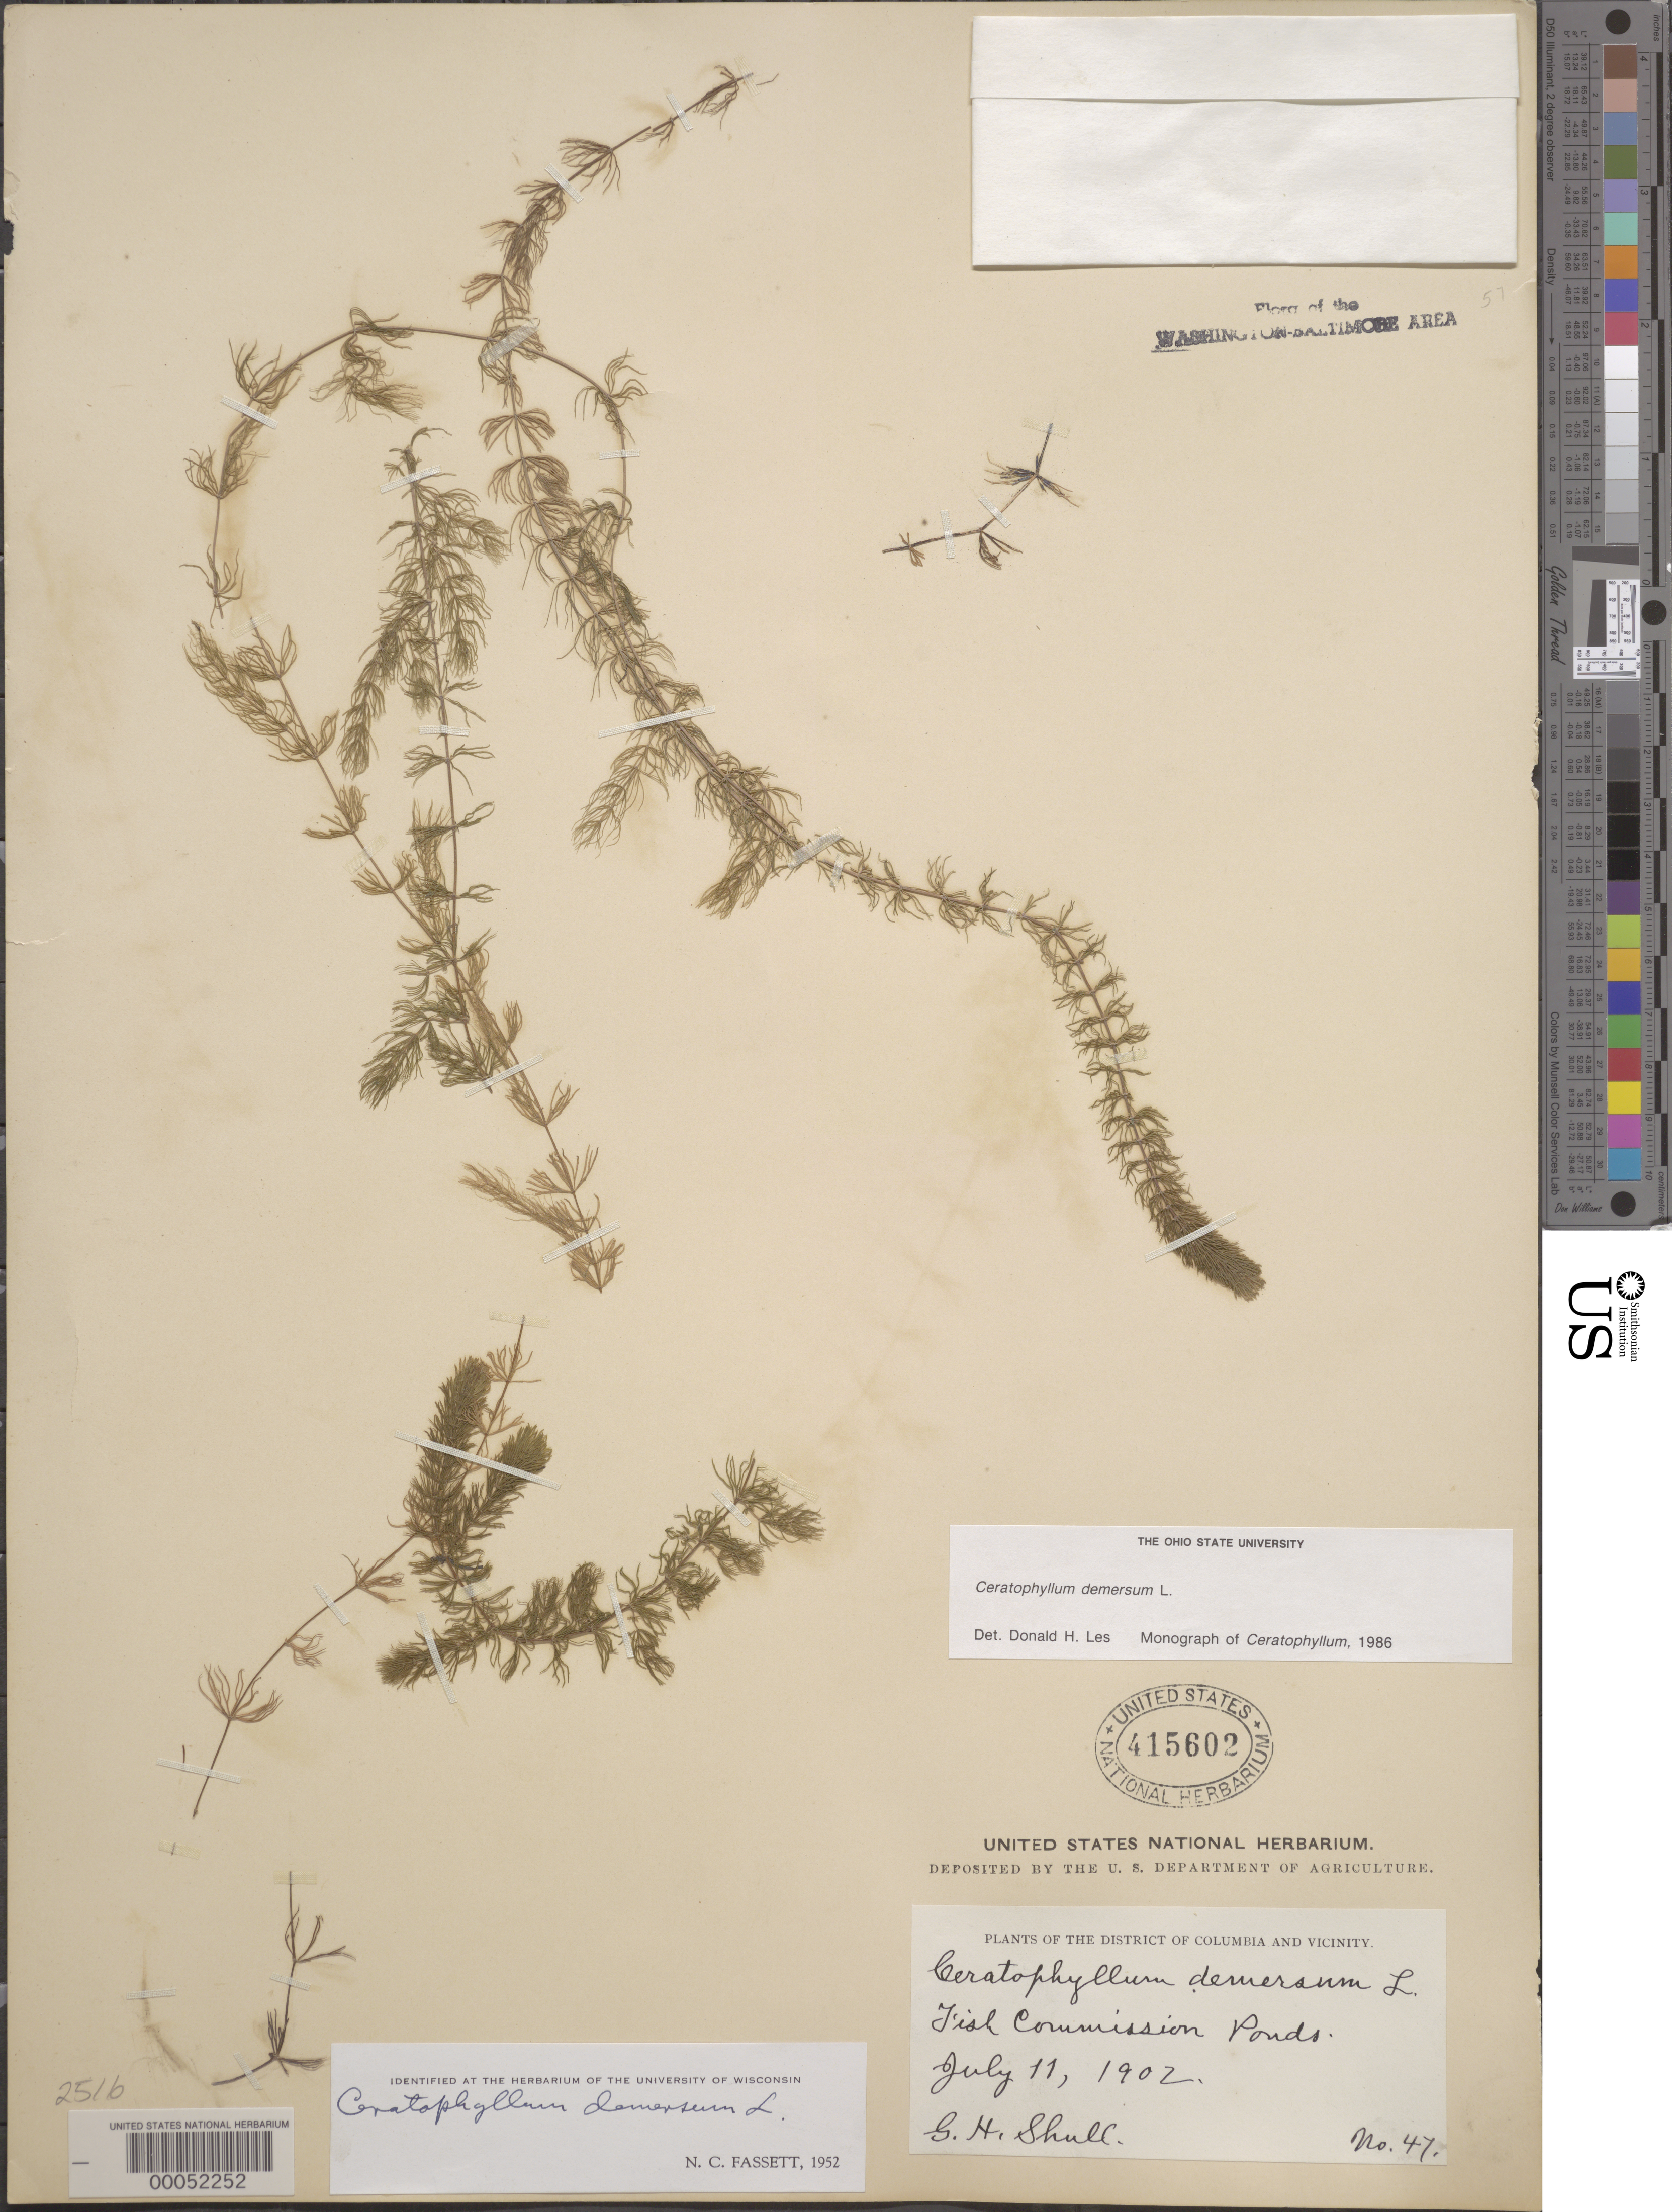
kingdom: Plantae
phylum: Tracheophyta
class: Magnoliopsida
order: Ceratophyllales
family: Ceratophyllaceae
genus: Ceratophyllum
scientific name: Ceratophyllum demersum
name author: L.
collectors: S. Shull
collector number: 47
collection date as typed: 11 Jul 1902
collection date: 1902-07-11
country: United States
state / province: District of Columbia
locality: Fish Commission Ponds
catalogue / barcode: US 415602